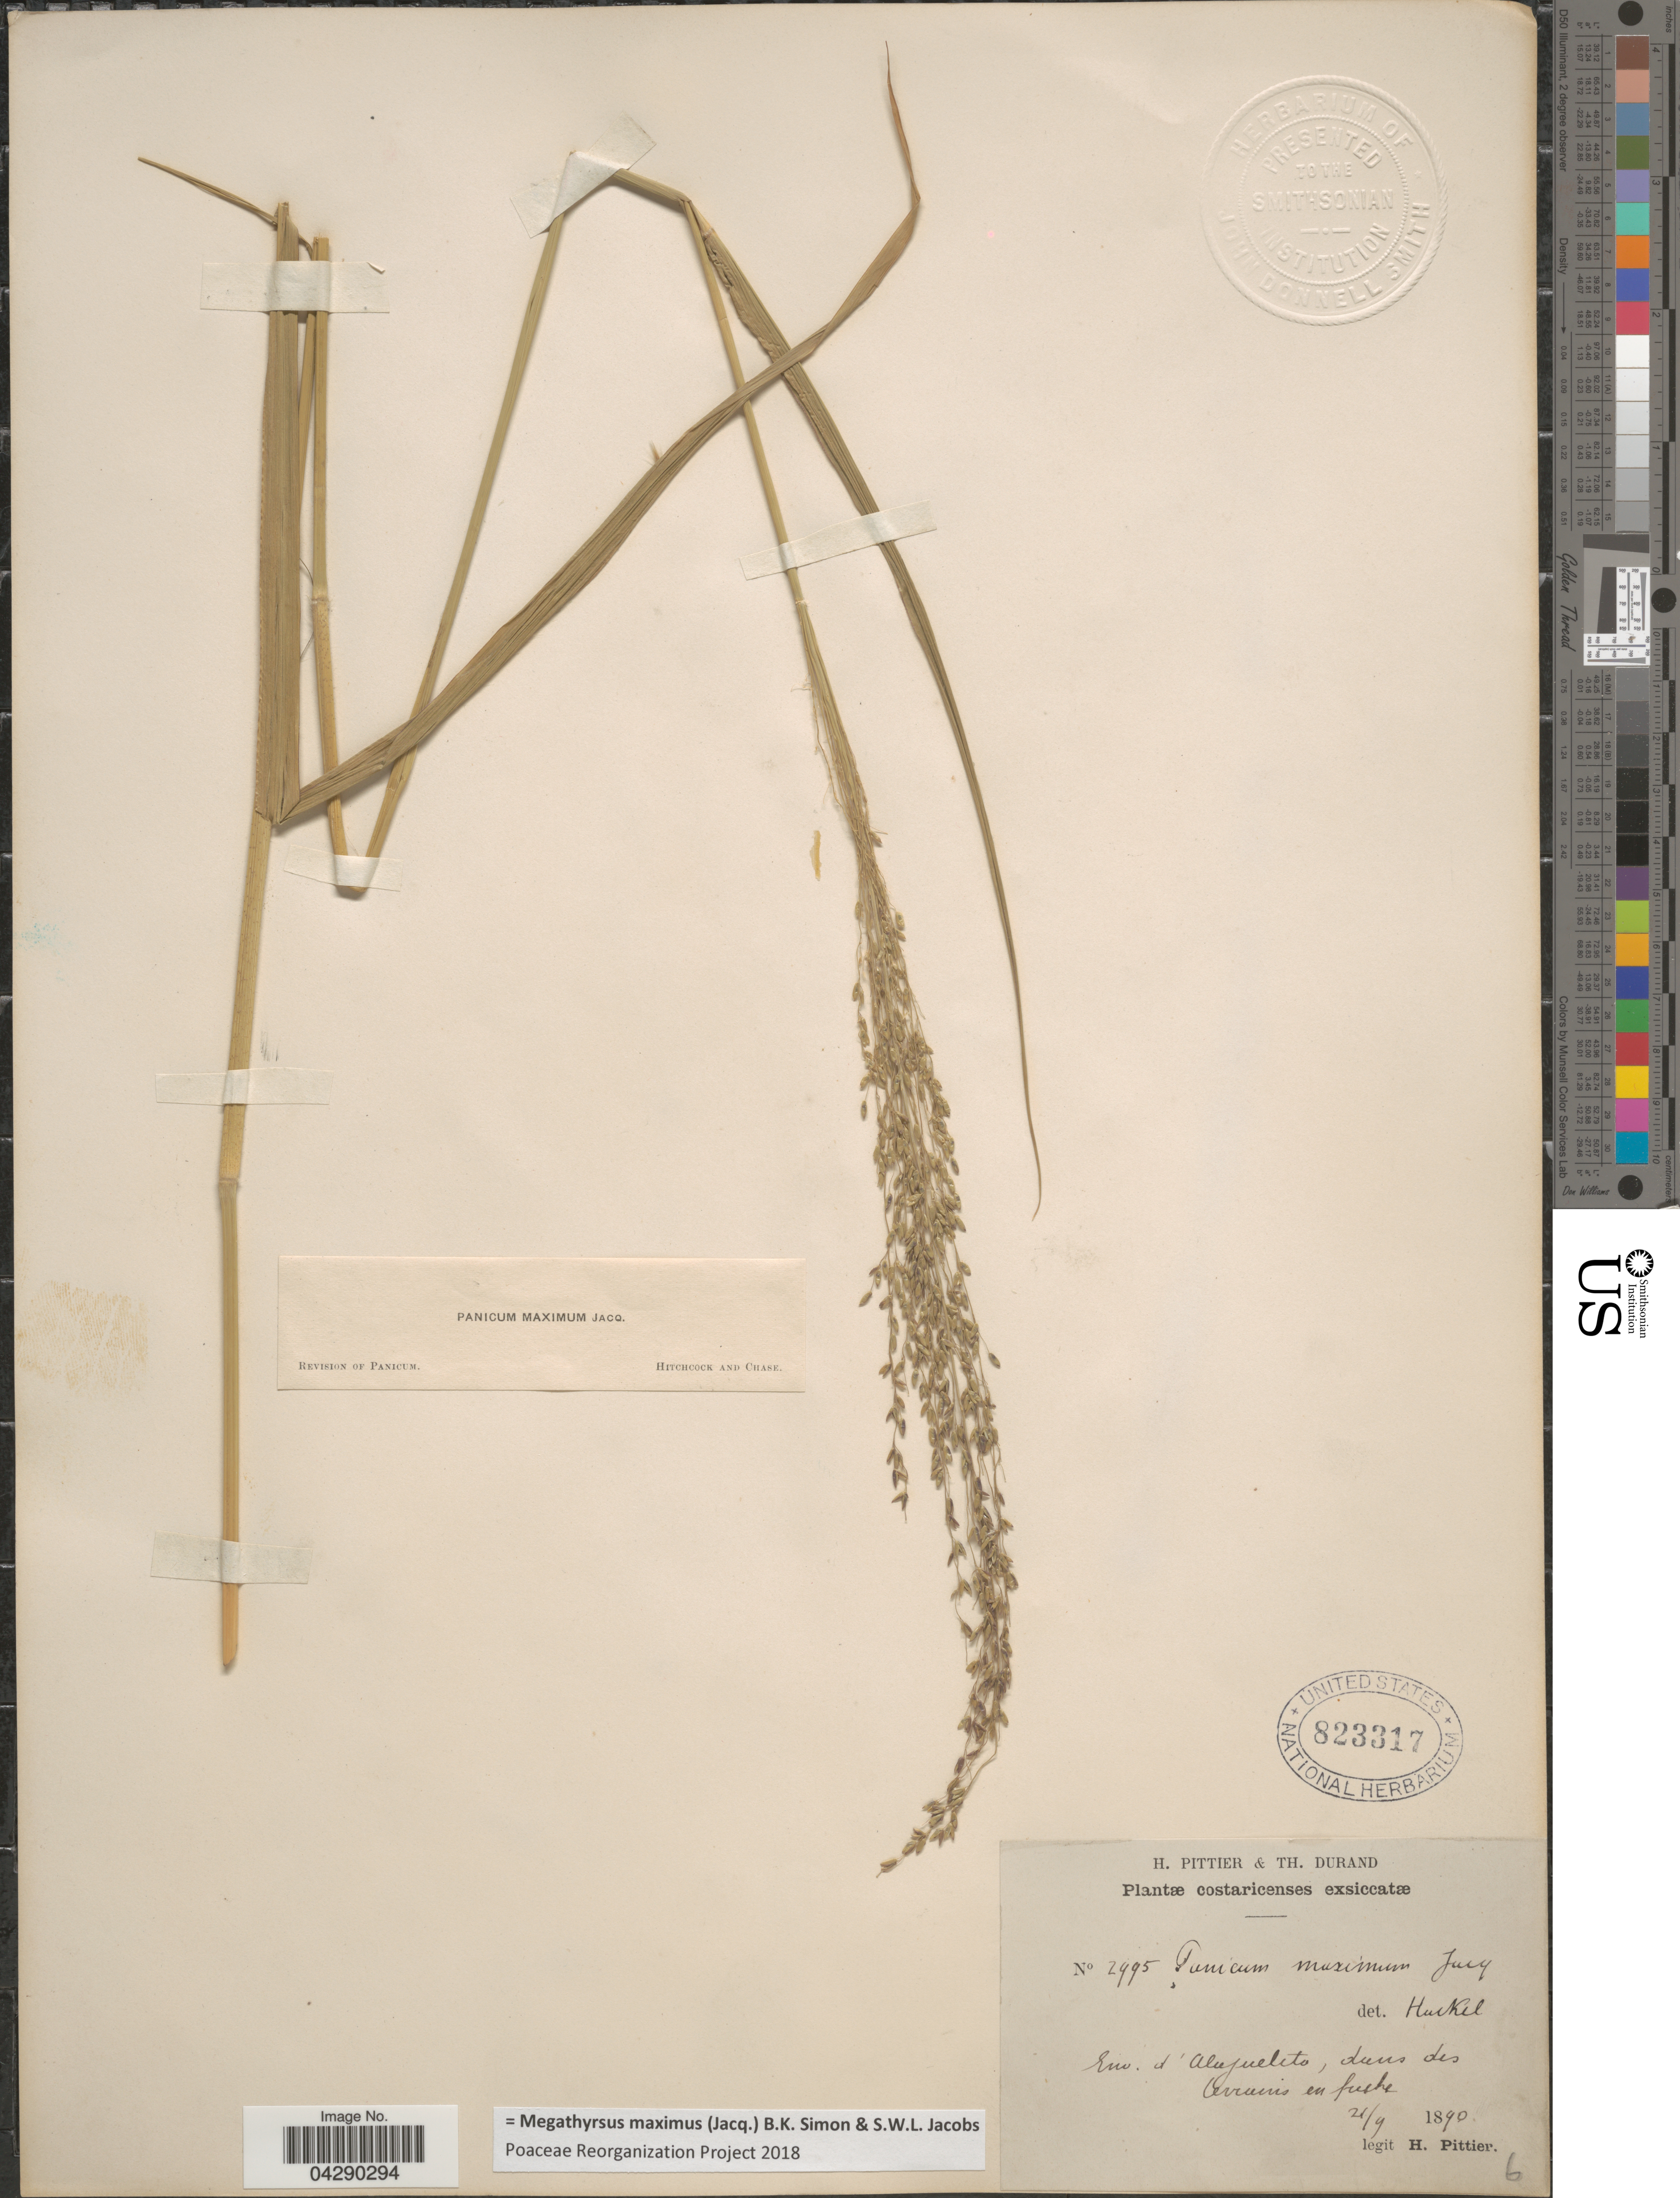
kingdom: Plantae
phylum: Tracheophyta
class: Liliopsida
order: Poales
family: Poaceae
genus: Megathyrsus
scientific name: Megathyrsus maximus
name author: (Jacq.) B.K. Simon & S.W.L. Jacobs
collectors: H. F. Pittier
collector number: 2995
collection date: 1890-09-21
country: Costa Rica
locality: Env. d'Alajuelita, dans des terrains en freche.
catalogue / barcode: US 823317